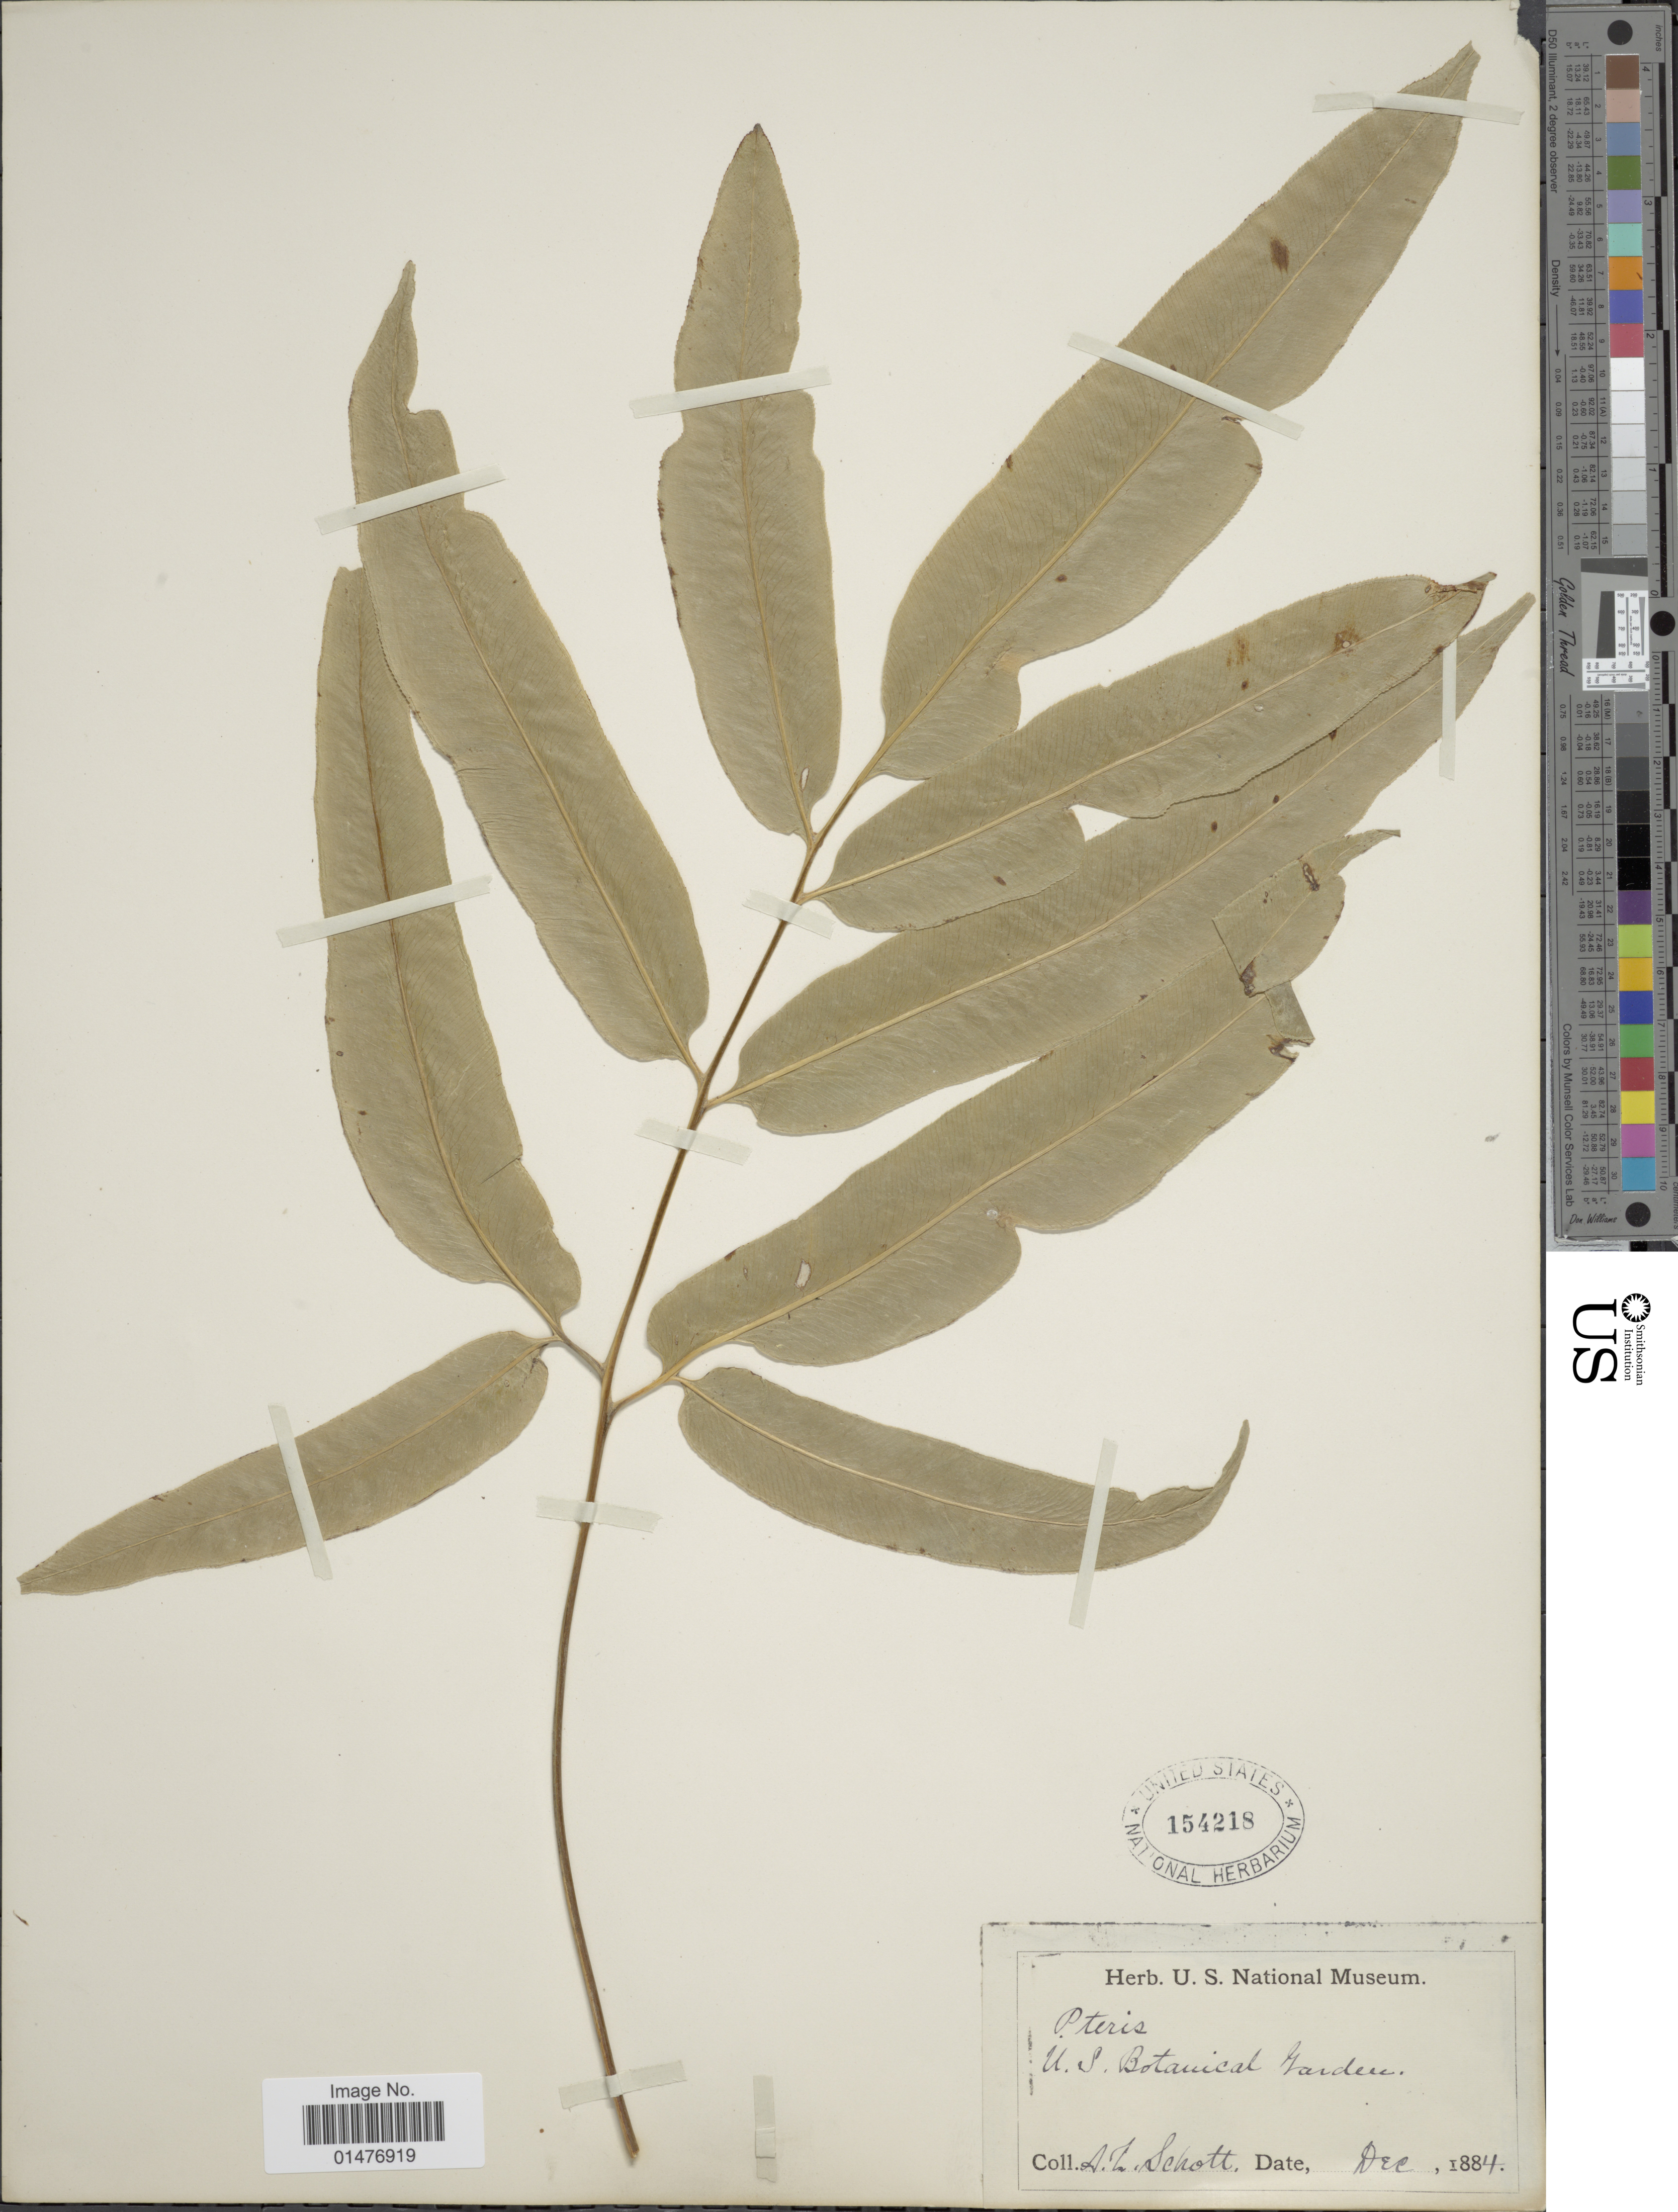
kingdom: Plantae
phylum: Tracheophyta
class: Polypodiopsida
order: Polypodiales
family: Pteridaceae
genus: Pteris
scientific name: Pteris denticulata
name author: Sw.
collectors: A. L. Schott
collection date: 1884-12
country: United States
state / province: District of Columbia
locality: U. S. Botanical Garden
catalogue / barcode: US 154218